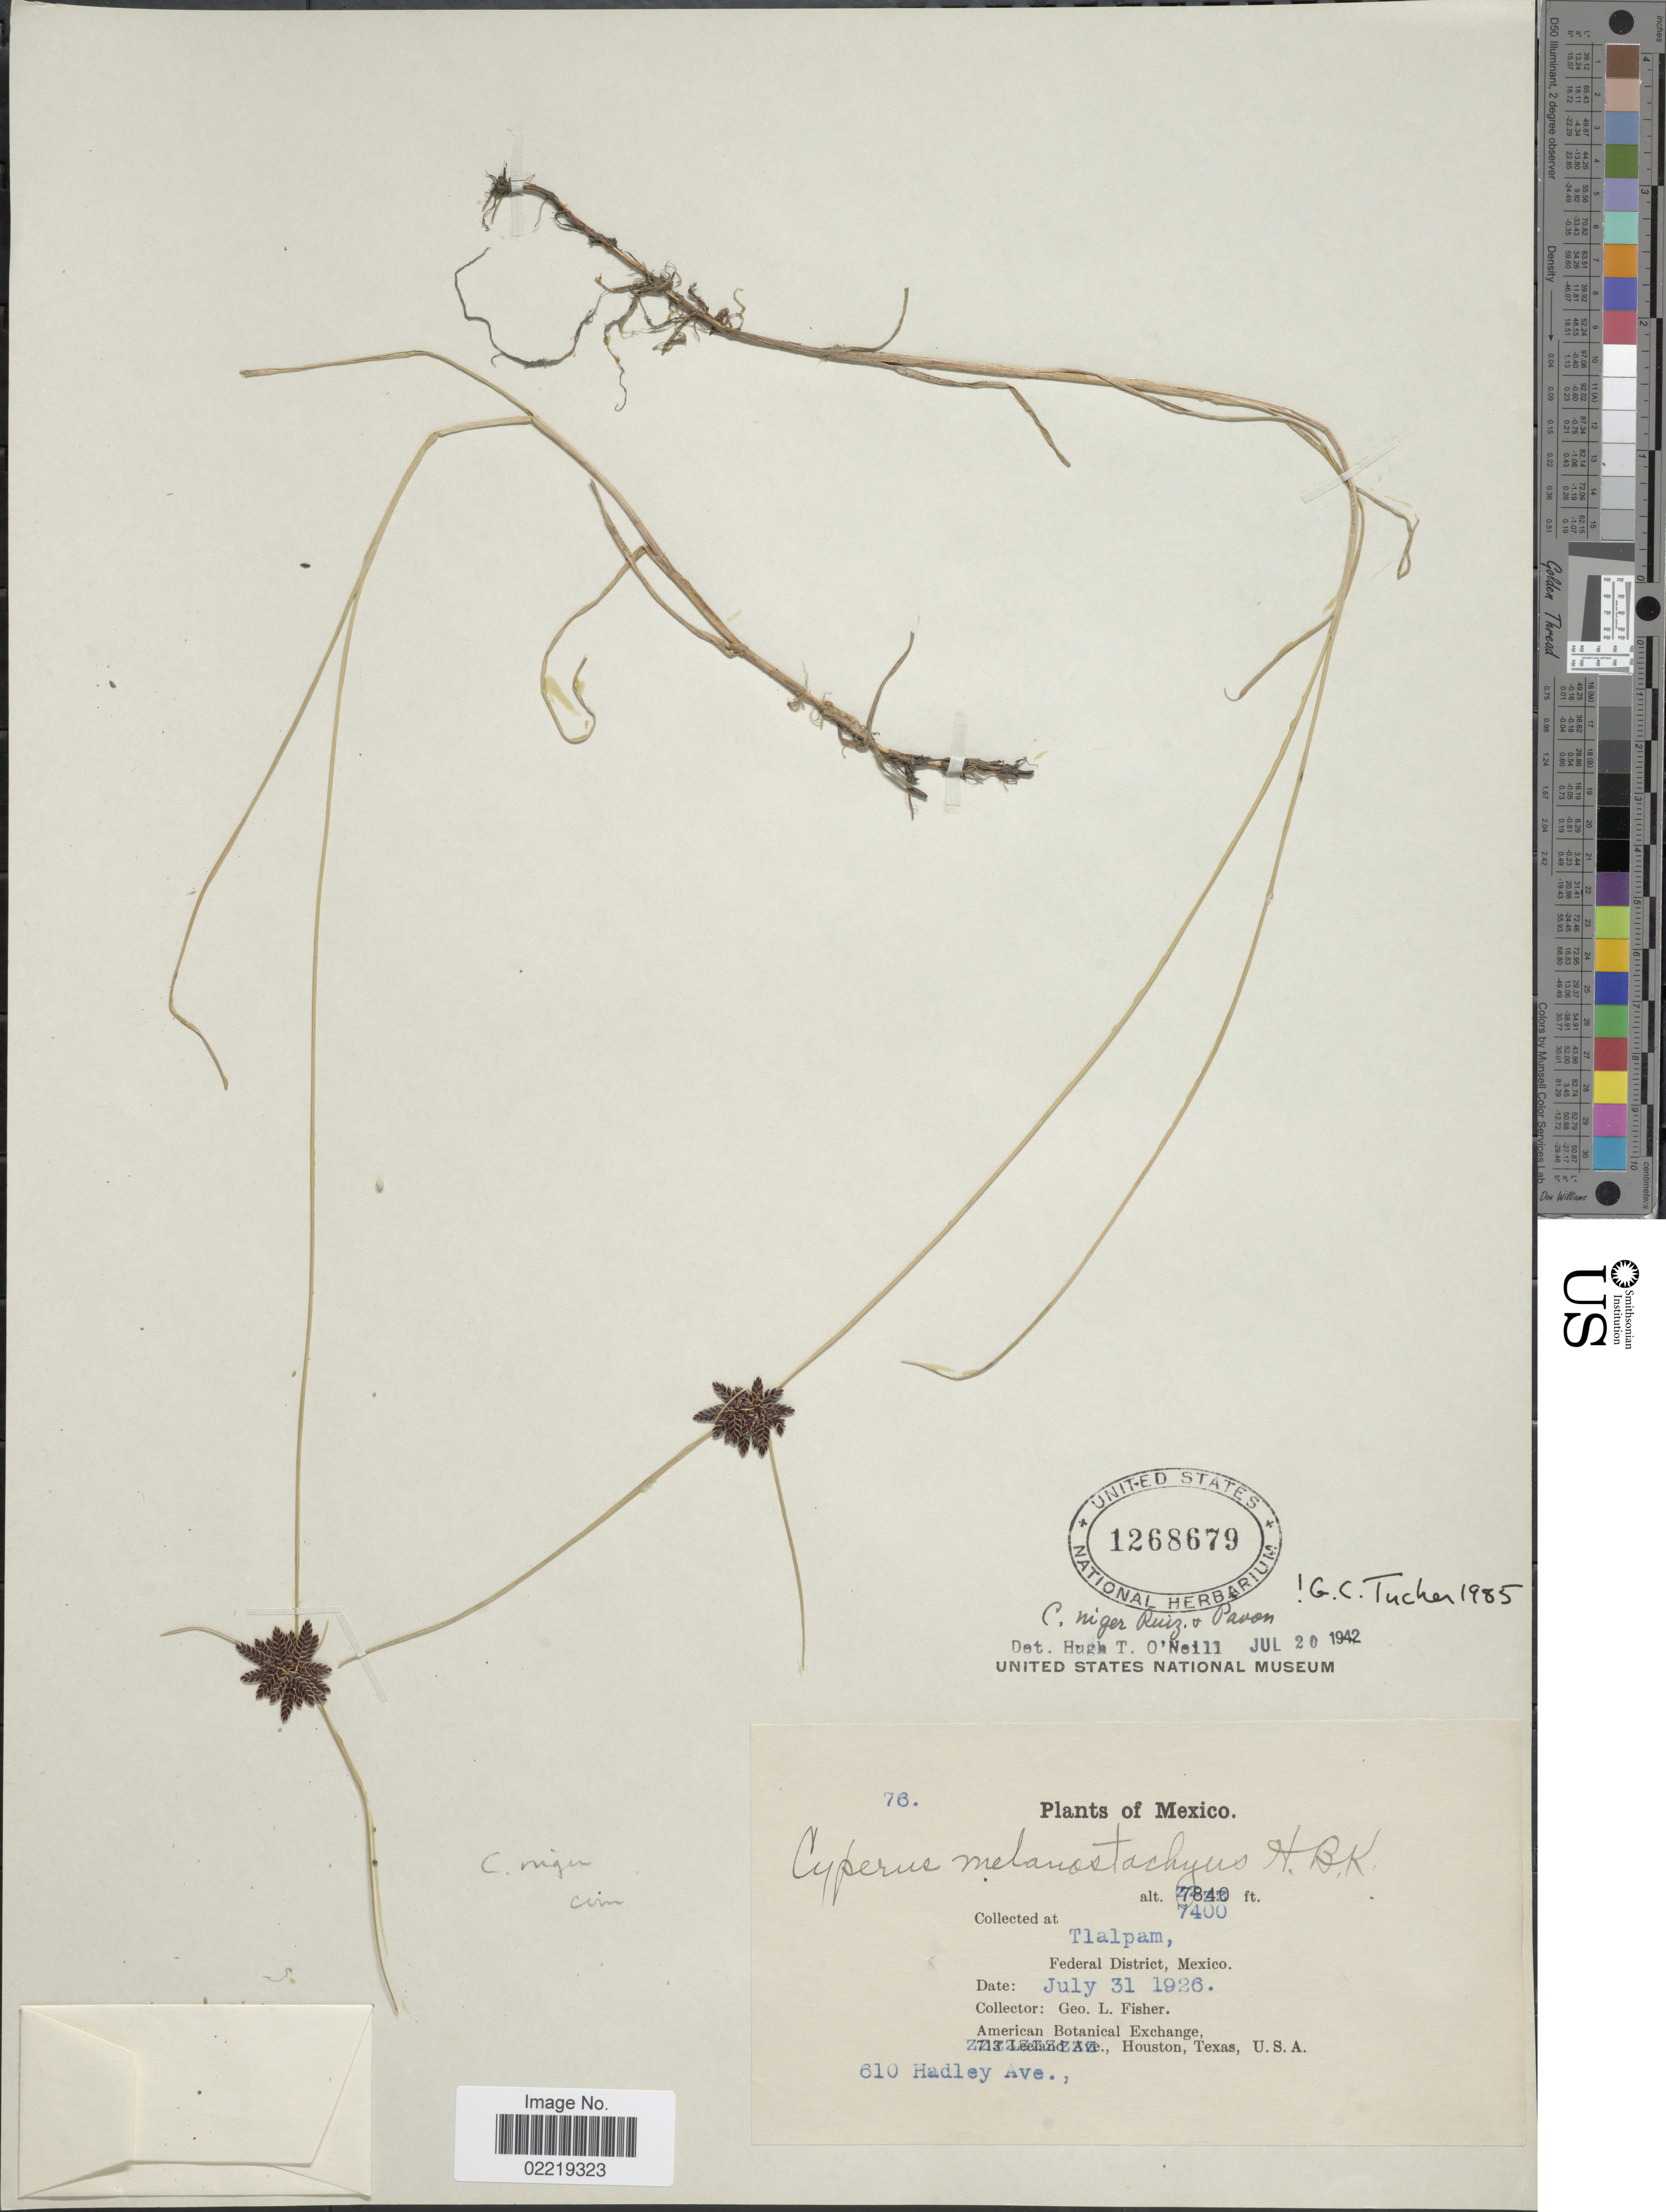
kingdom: Plantae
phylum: Tracheophyta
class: Liliopsida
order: Poales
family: Cyperaceae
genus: Cyperus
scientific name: Cyperus niger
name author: Ruiz & Pav.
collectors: G. L. Fisher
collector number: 76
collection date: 1926-07-31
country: Mexico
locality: Tlalpam, Federal District, Mexico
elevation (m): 2256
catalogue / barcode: US 1268679